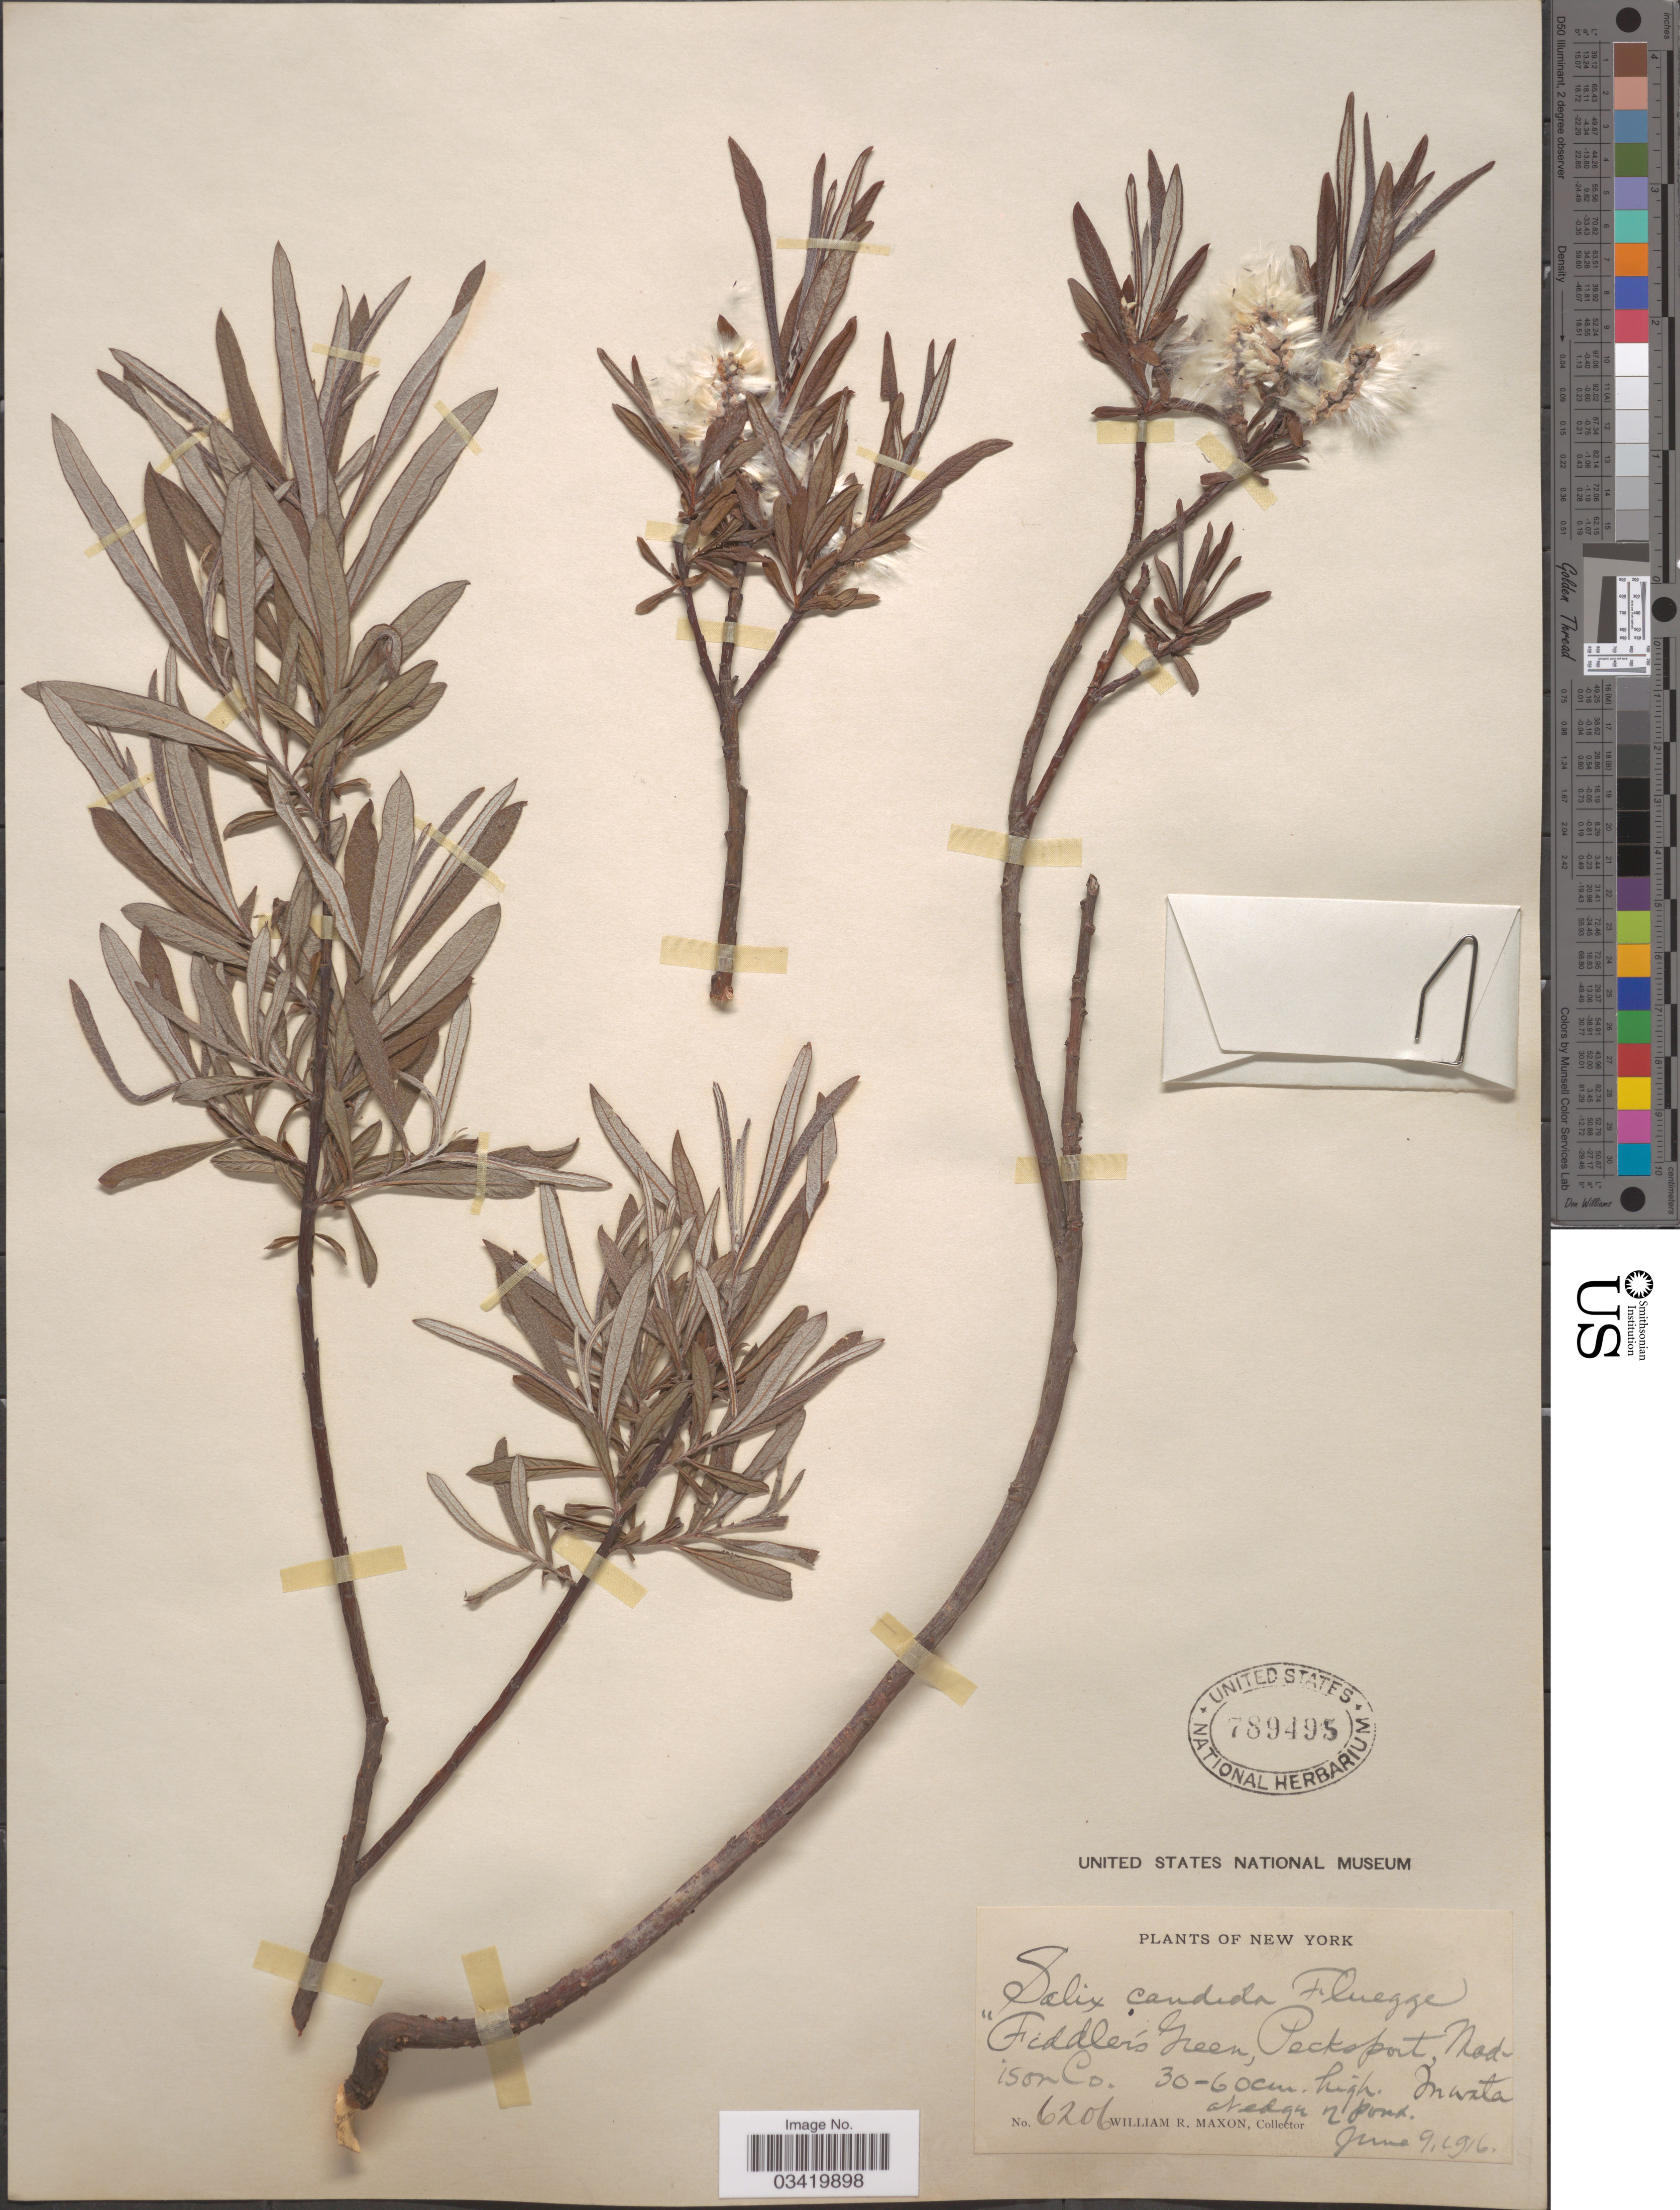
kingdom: Plantae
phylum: Tracheophyta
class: Magnoliopsida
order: Malpighiales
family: Salicaceae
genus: Salix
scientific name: Salix candida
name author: Flüggé ex Willd.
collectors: W. R. Maxon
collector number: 6206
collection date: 1916-06-09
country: United States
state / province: New York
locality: Fiddler's Green, Pecksport, Madison Co. In water edge of pond.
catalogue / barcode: US 789495